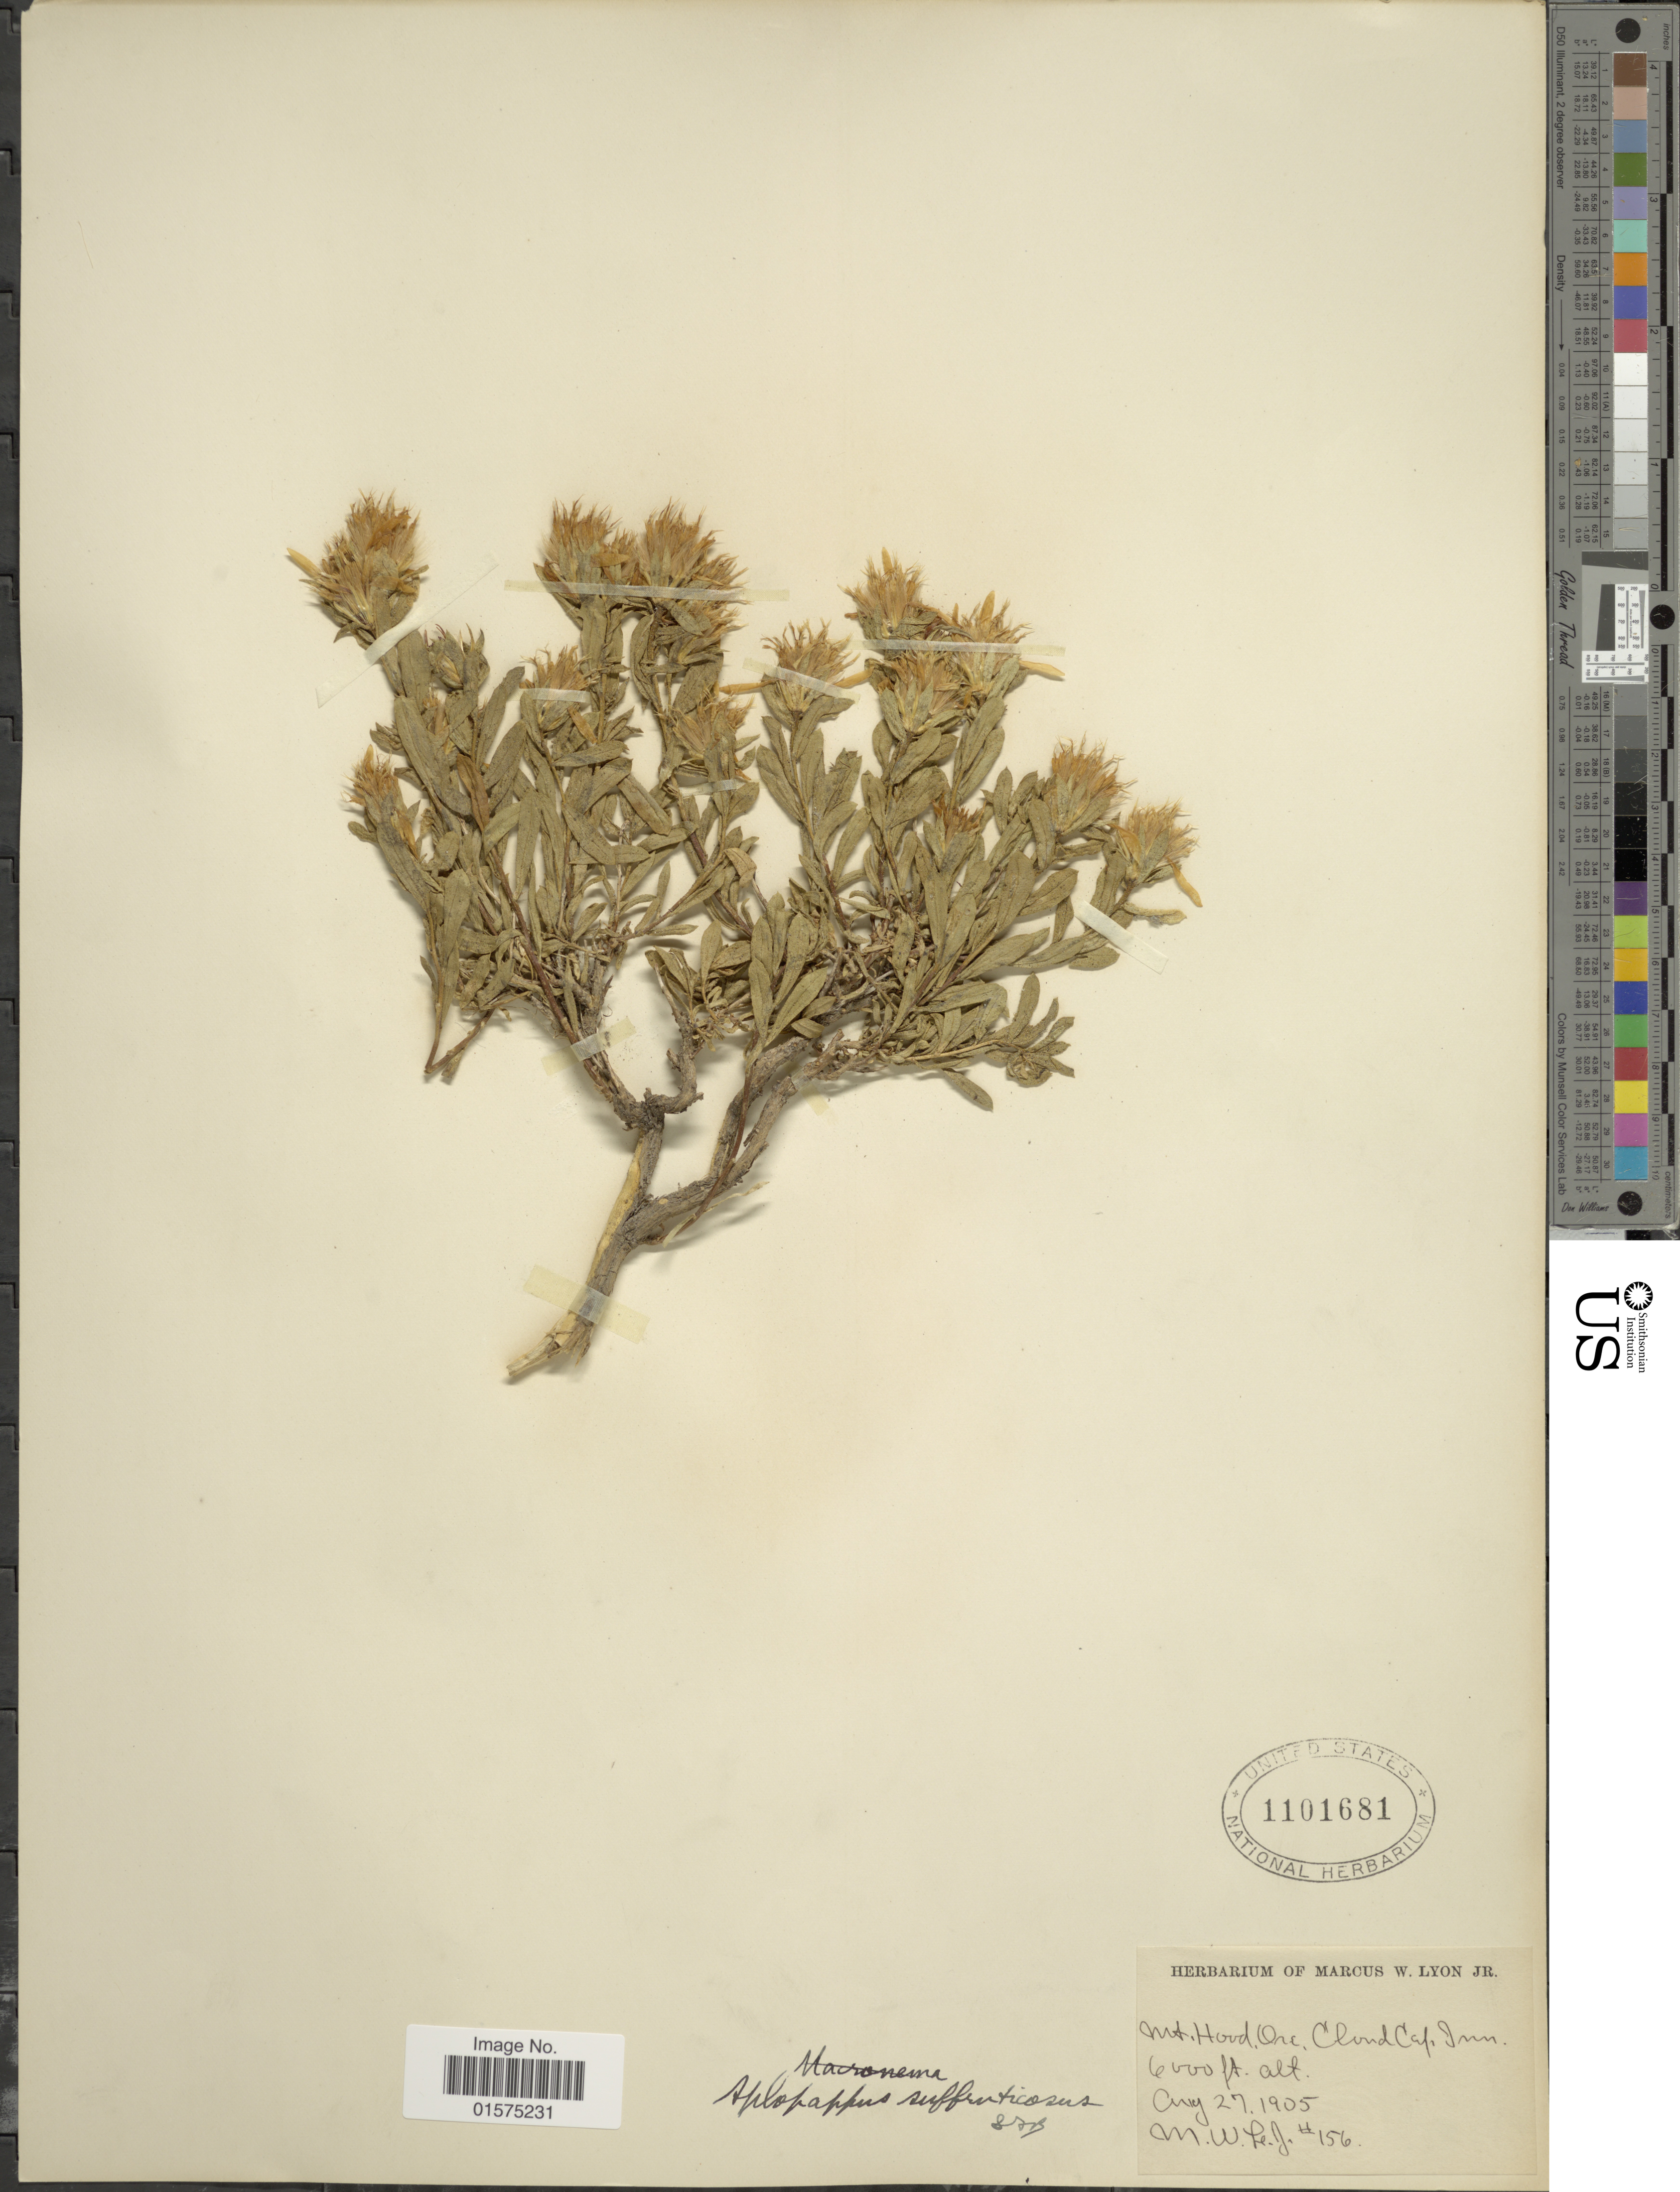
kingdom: Plantae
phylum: Tracheophyta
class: Magnoliopsida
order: Asterales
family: Asteraceae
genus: Ericameria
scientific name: Ericameria suffruticosa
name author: (Nutt.) G.L. Nesom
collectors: M. W. Lyon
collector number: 156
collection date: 1905-08-27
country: United States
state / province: Oregon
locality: Mt. Hood, Clond Cap Inn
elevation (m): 1829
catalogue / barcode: US 1101681